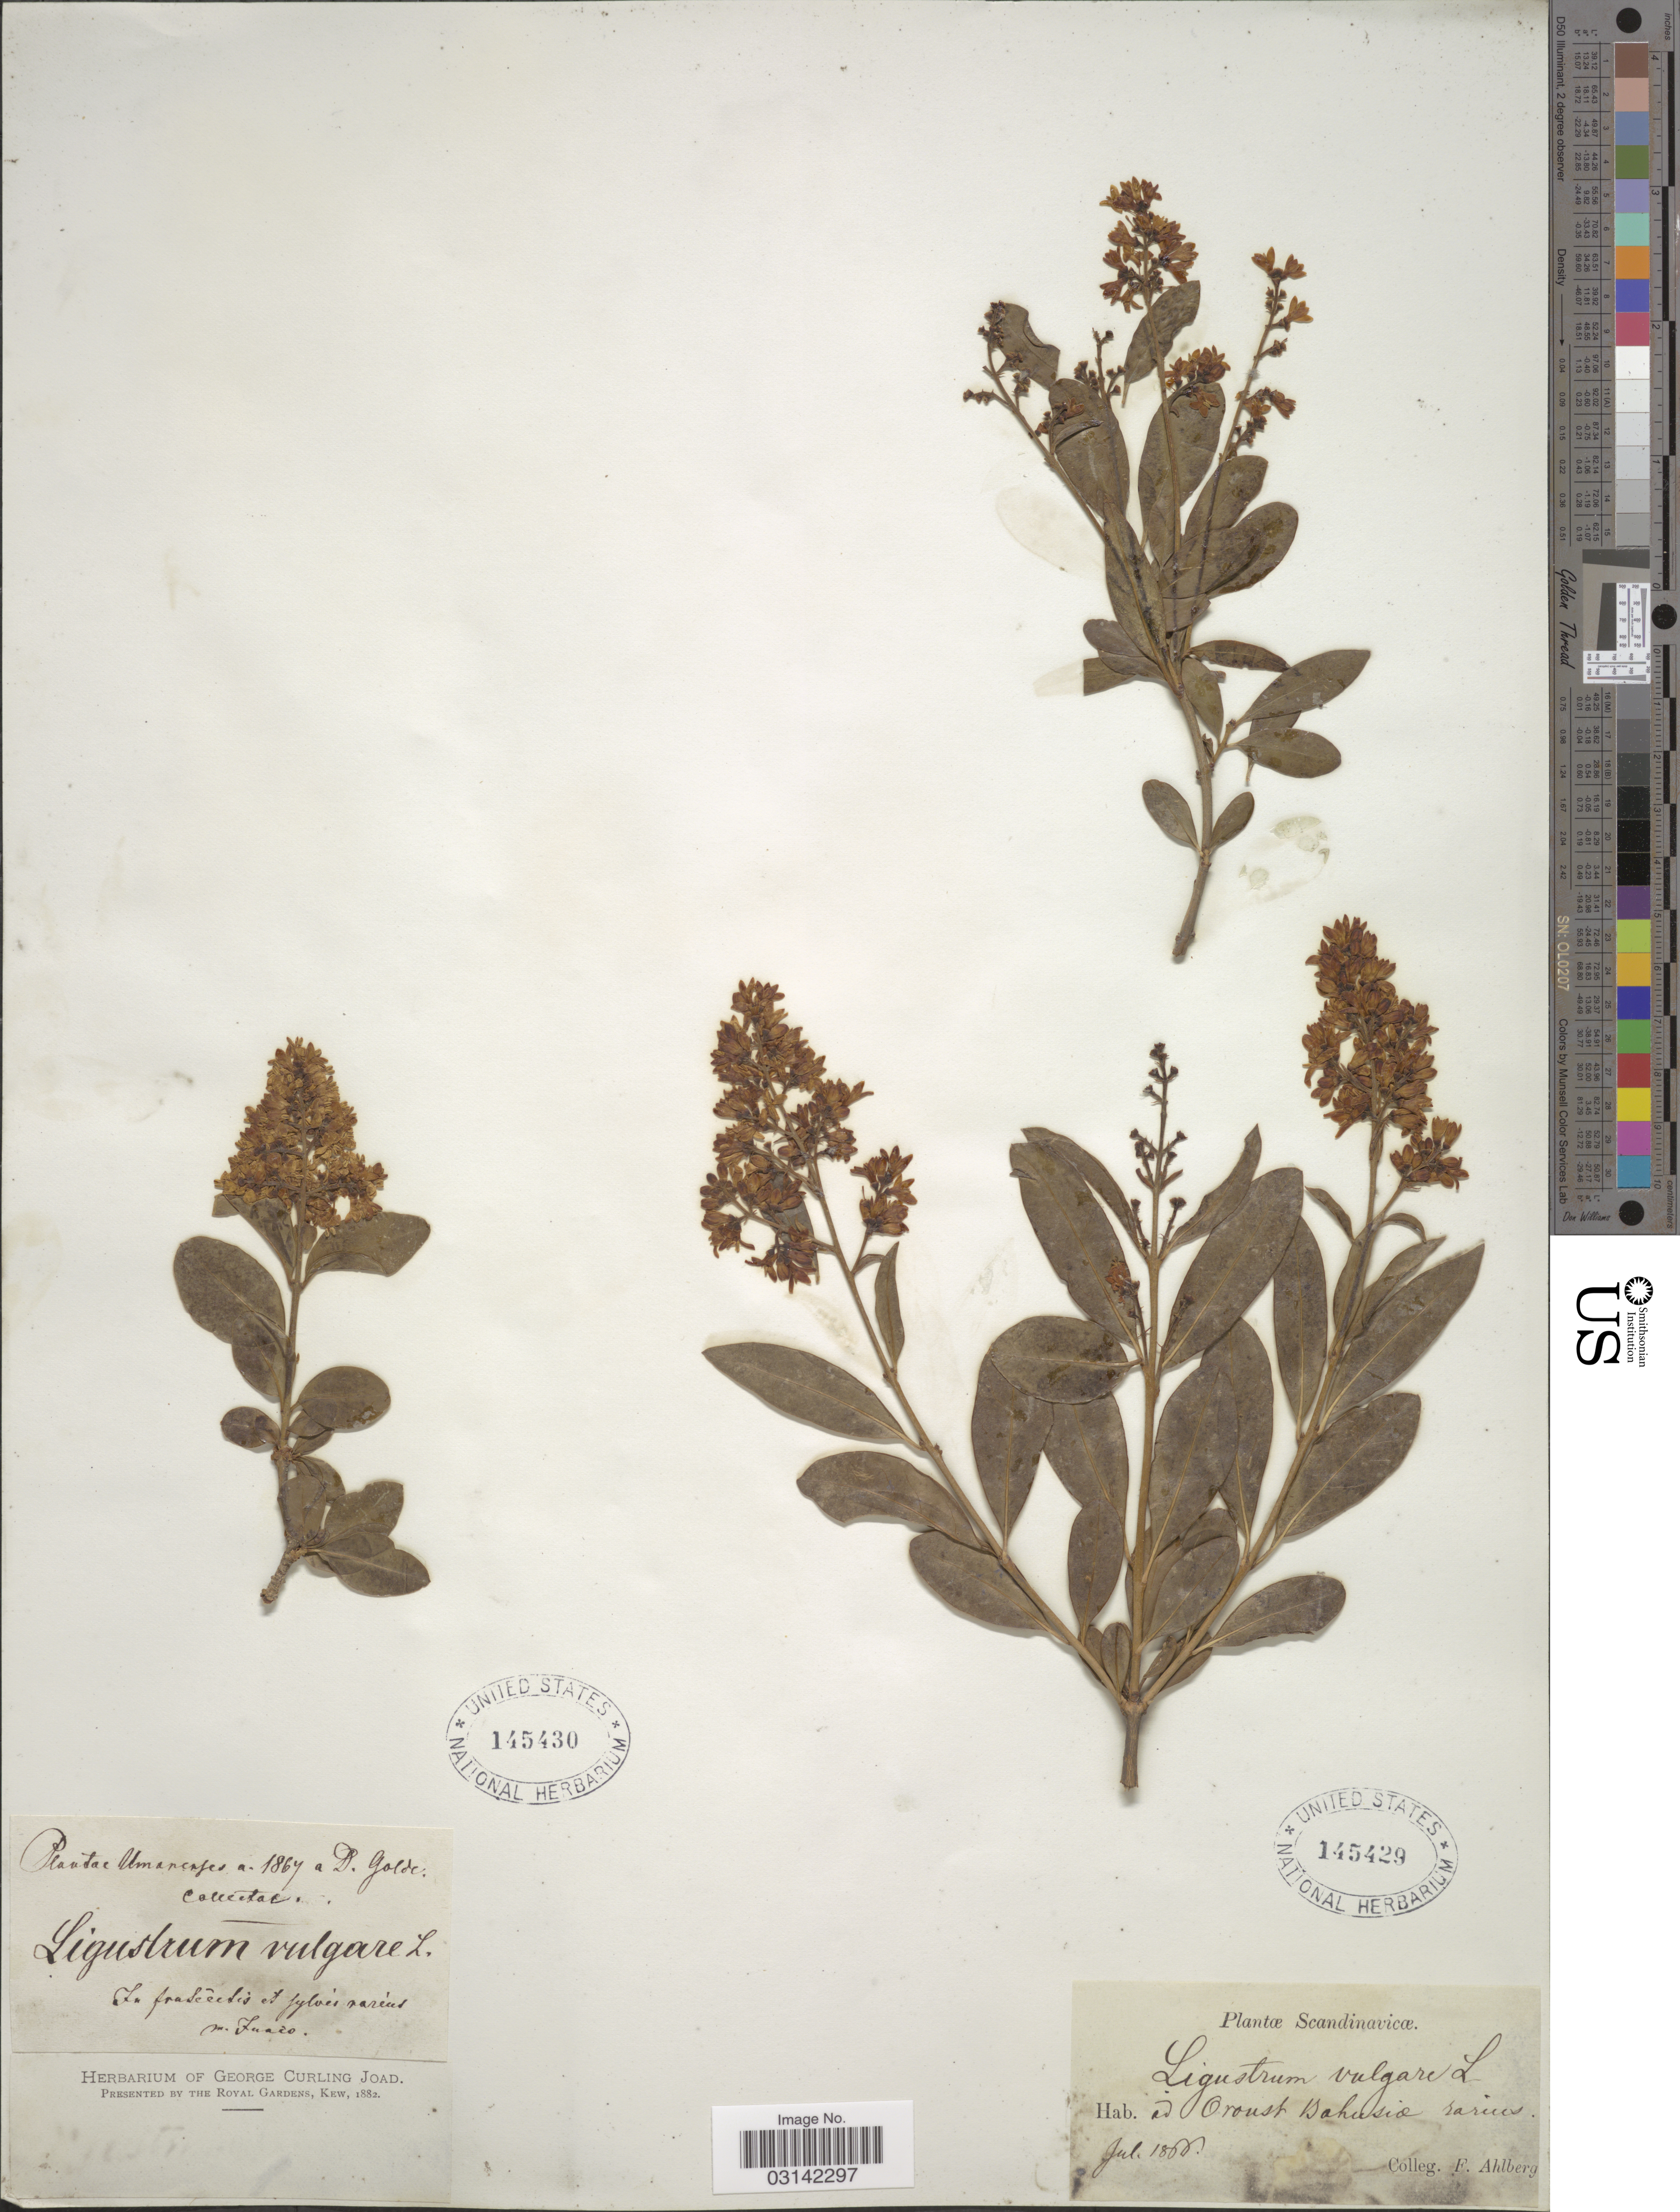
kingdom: Plantae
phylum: Tracheophyta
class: Magnoliopsida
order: Lamiales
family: Oleaceae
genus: Ligustrum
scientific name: Ligustrum vulgare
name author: L.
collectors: F. Ahlberg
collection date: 1866-07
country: Sweden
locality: Scandinavicæ. Ad Oroust Bahusiæ.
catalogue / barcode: US 145429-2